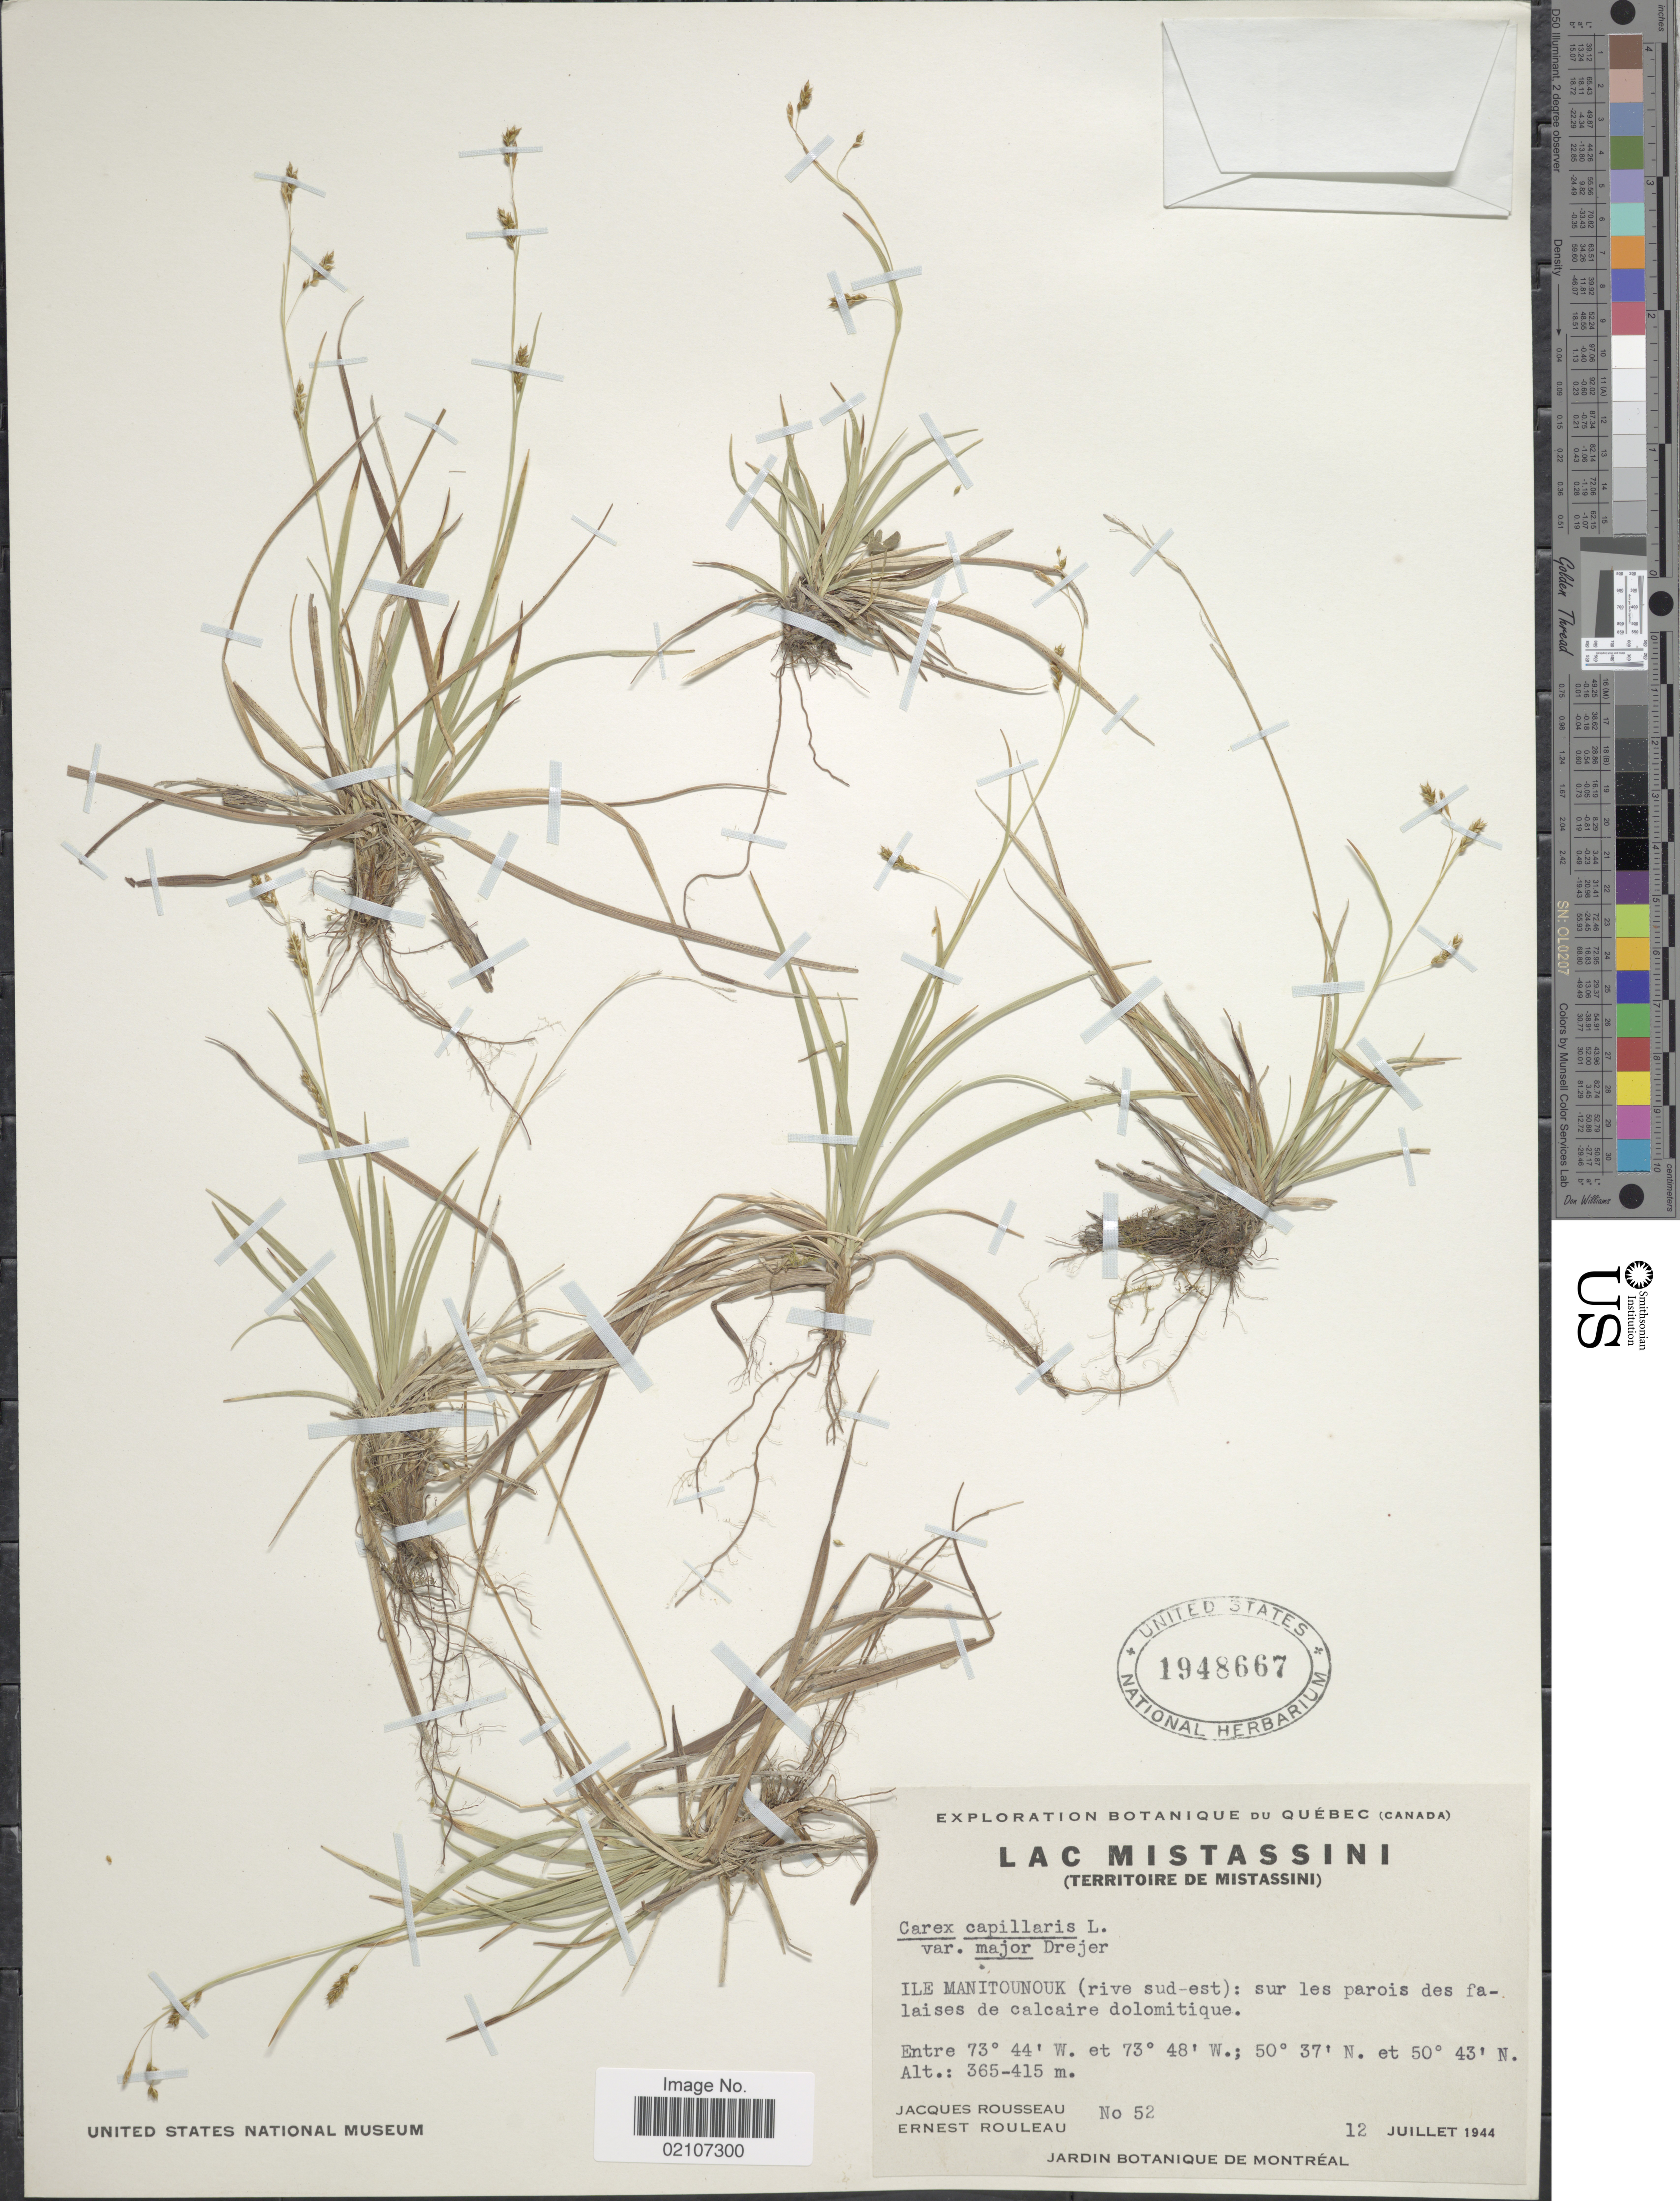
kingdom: Plantae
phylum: Tracheophyta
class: Liliopsida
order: Poales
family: Cyperaceae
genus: Carex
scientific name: Carex capillaris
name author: L.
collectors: J. Rousseau & E. Rouleau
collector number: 52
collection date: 1944-07-12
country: Canada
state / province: Quebec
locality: Lac Mistassini (Territoire de Mistassini). Ile Manitounouk (riv sud-est): sur les parois des falaises de calcaire dolomitique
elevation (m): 365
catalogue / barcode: US 1948667